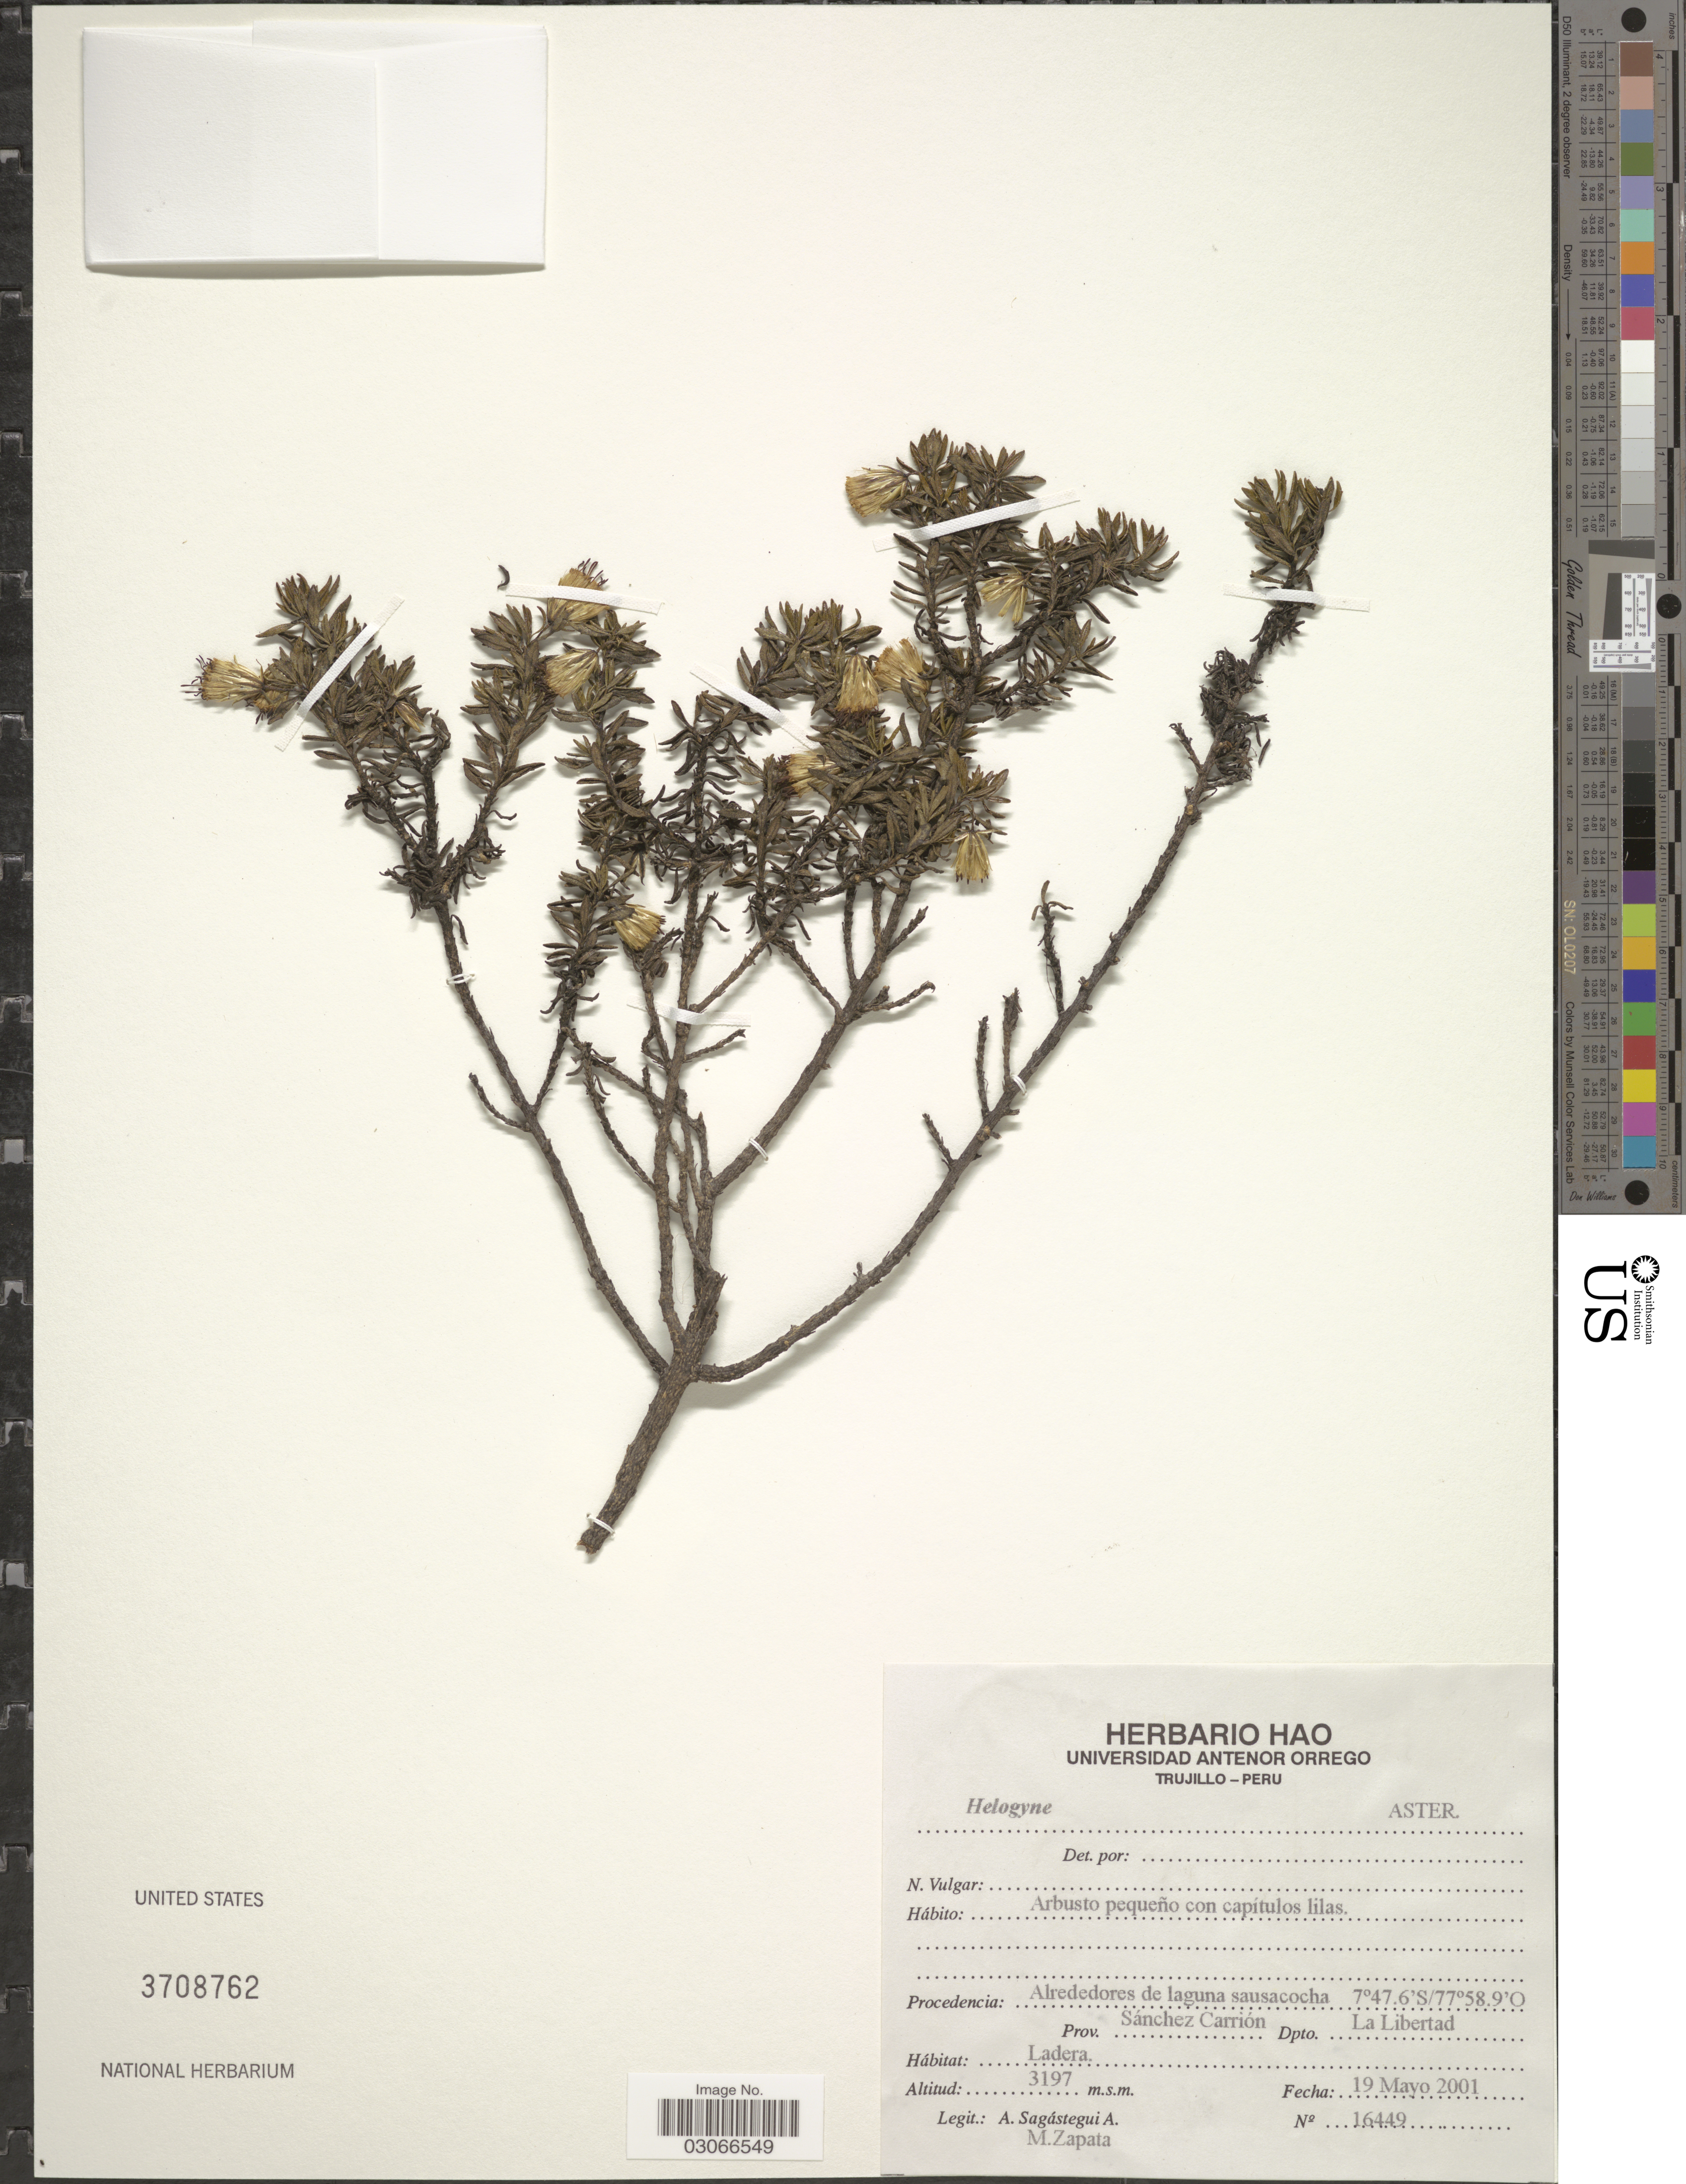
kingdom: Plantae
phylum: Tracheophyta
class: Magnoliopsida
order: Asterales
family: Asteraceae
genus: Helogyne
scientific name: Helogyne sp.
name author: Nutt.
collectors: A. Sagástegui A. & M. Zapata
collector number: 16449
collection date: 2001-05-19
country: Peru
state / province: La Libertad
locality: Procedencia Alrededores de laguna sausacocha, Prov. Sánchez Carrión Dpto. La Libertad.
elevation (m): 3197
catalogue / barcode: US 3708762